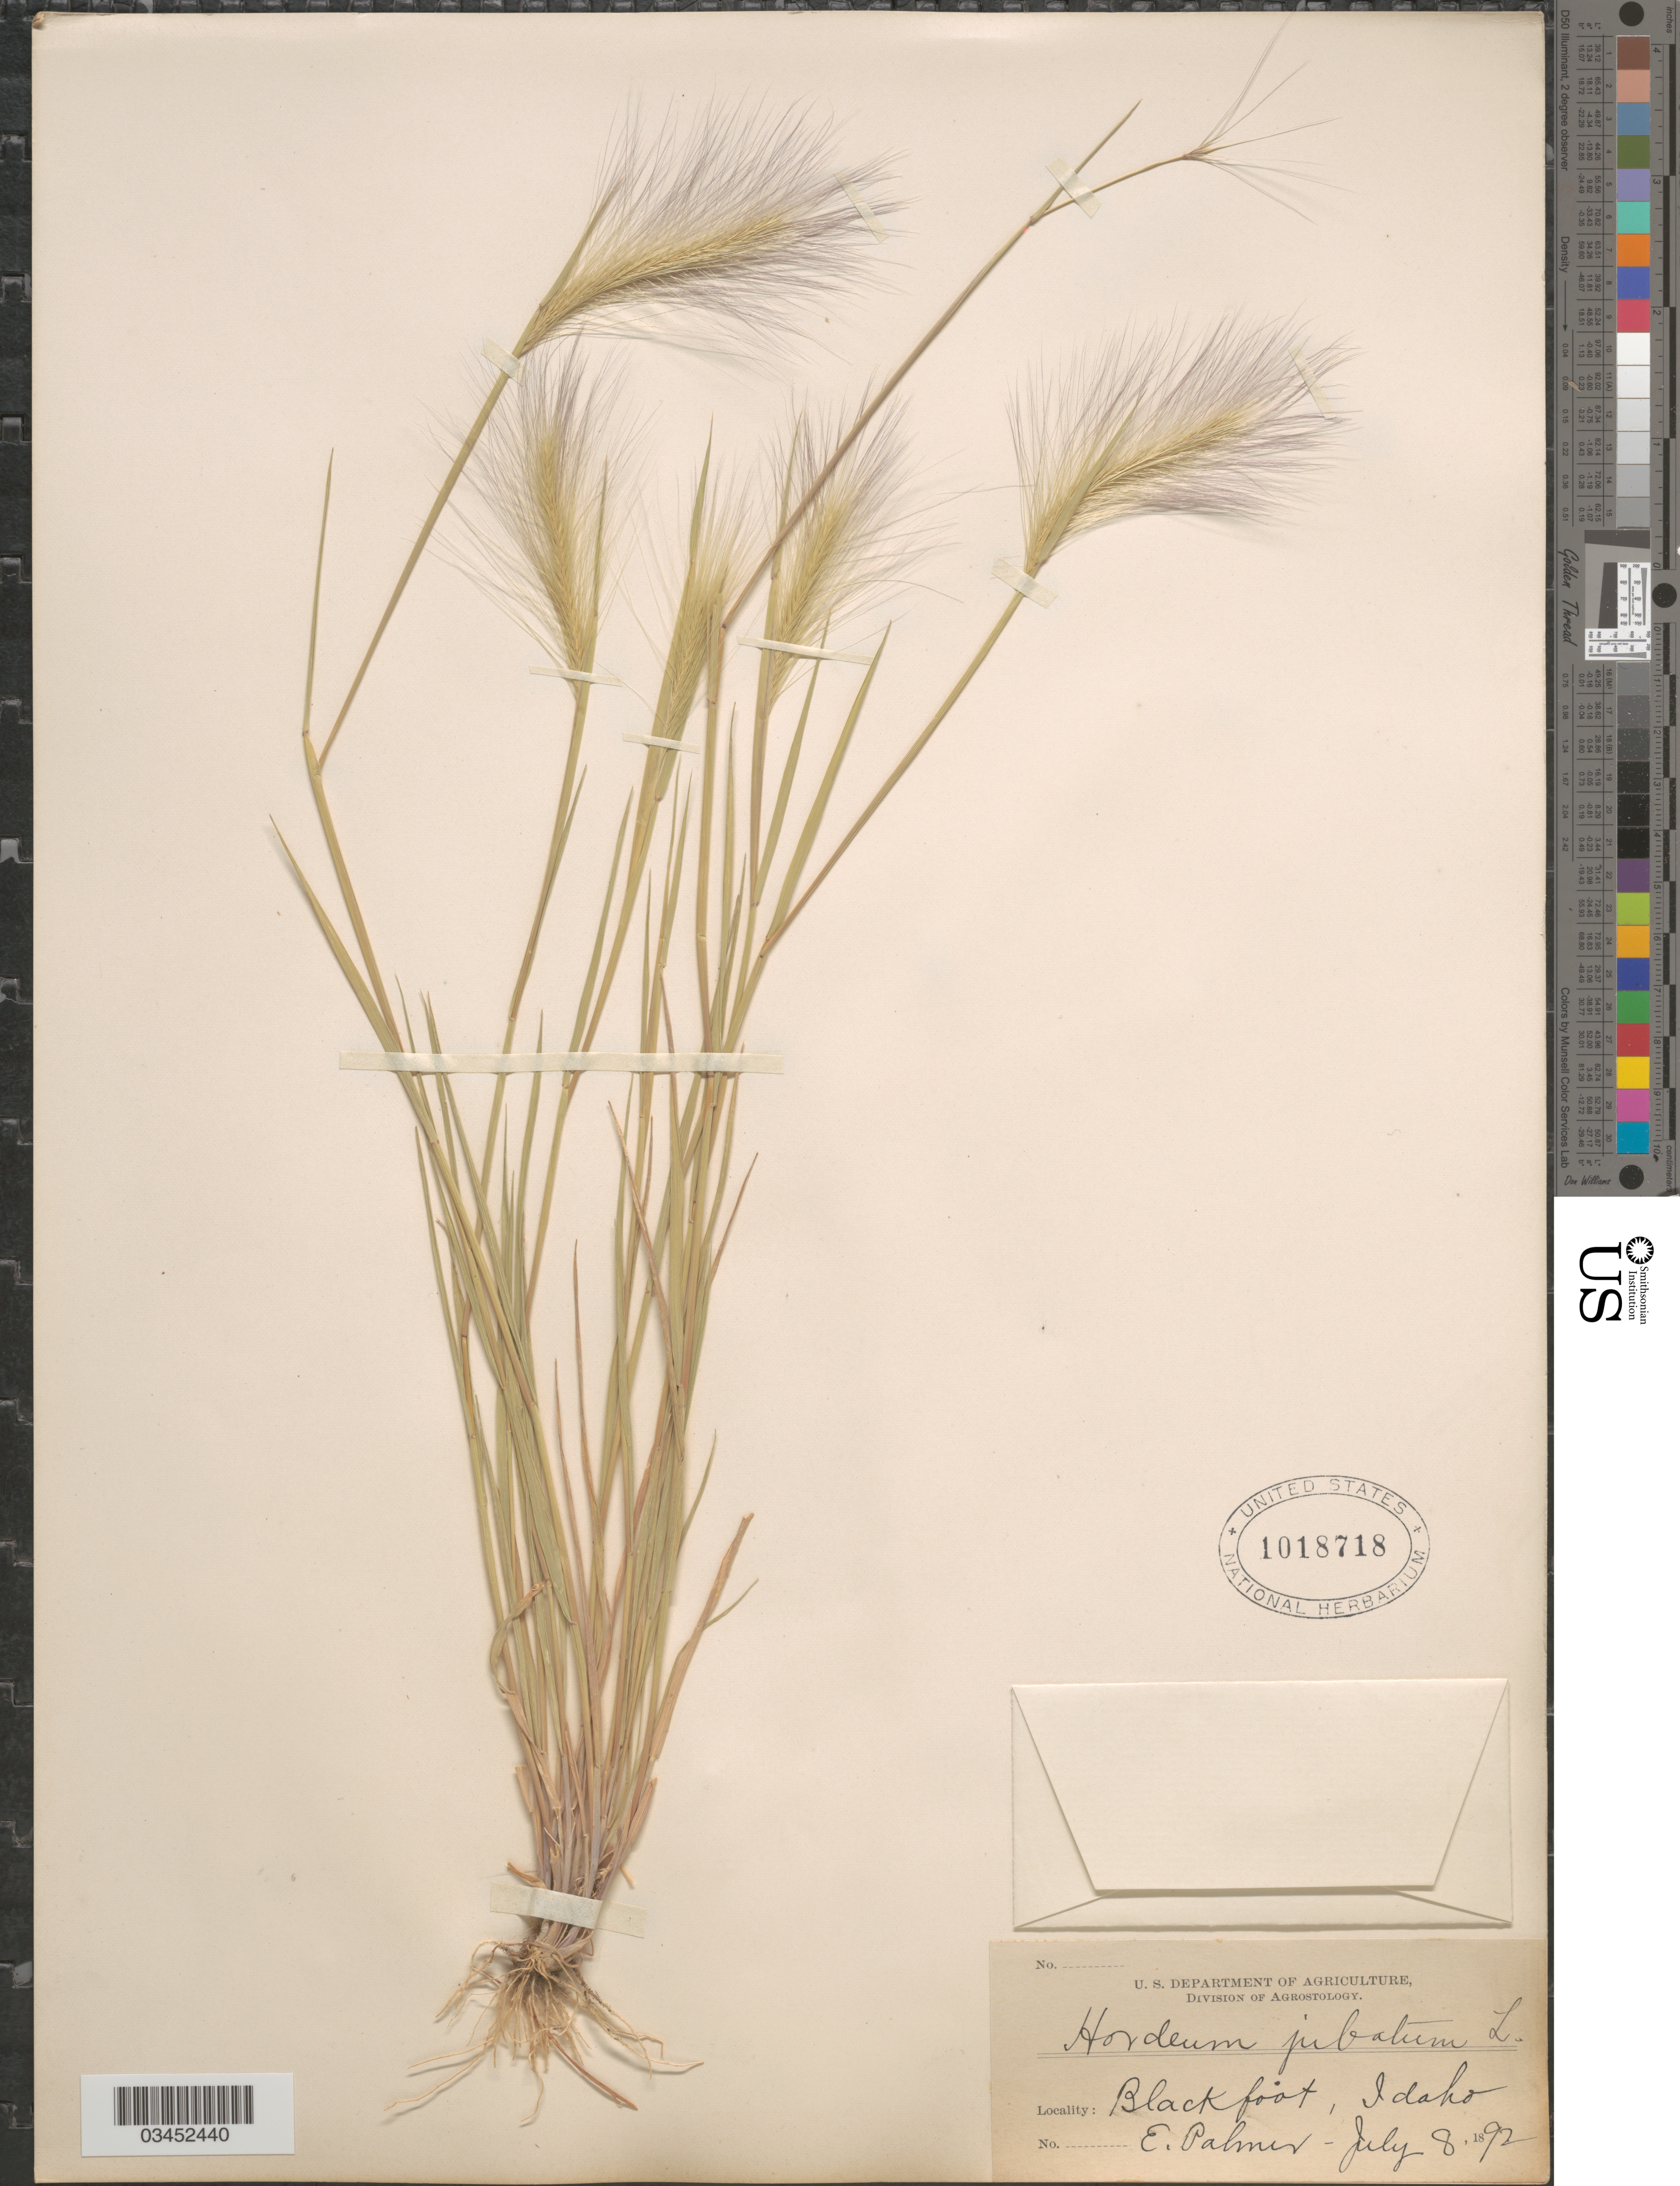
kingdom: Plantae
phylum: Tracheophyta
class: Liliopsida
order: Poales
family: Poaceae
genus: Hordeum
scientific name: Hordeum jubatum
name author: L.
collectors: E. Palmer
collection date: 1892-07-08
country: United States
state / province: Idaho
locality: Blackfoot.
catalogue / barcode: US 1018718